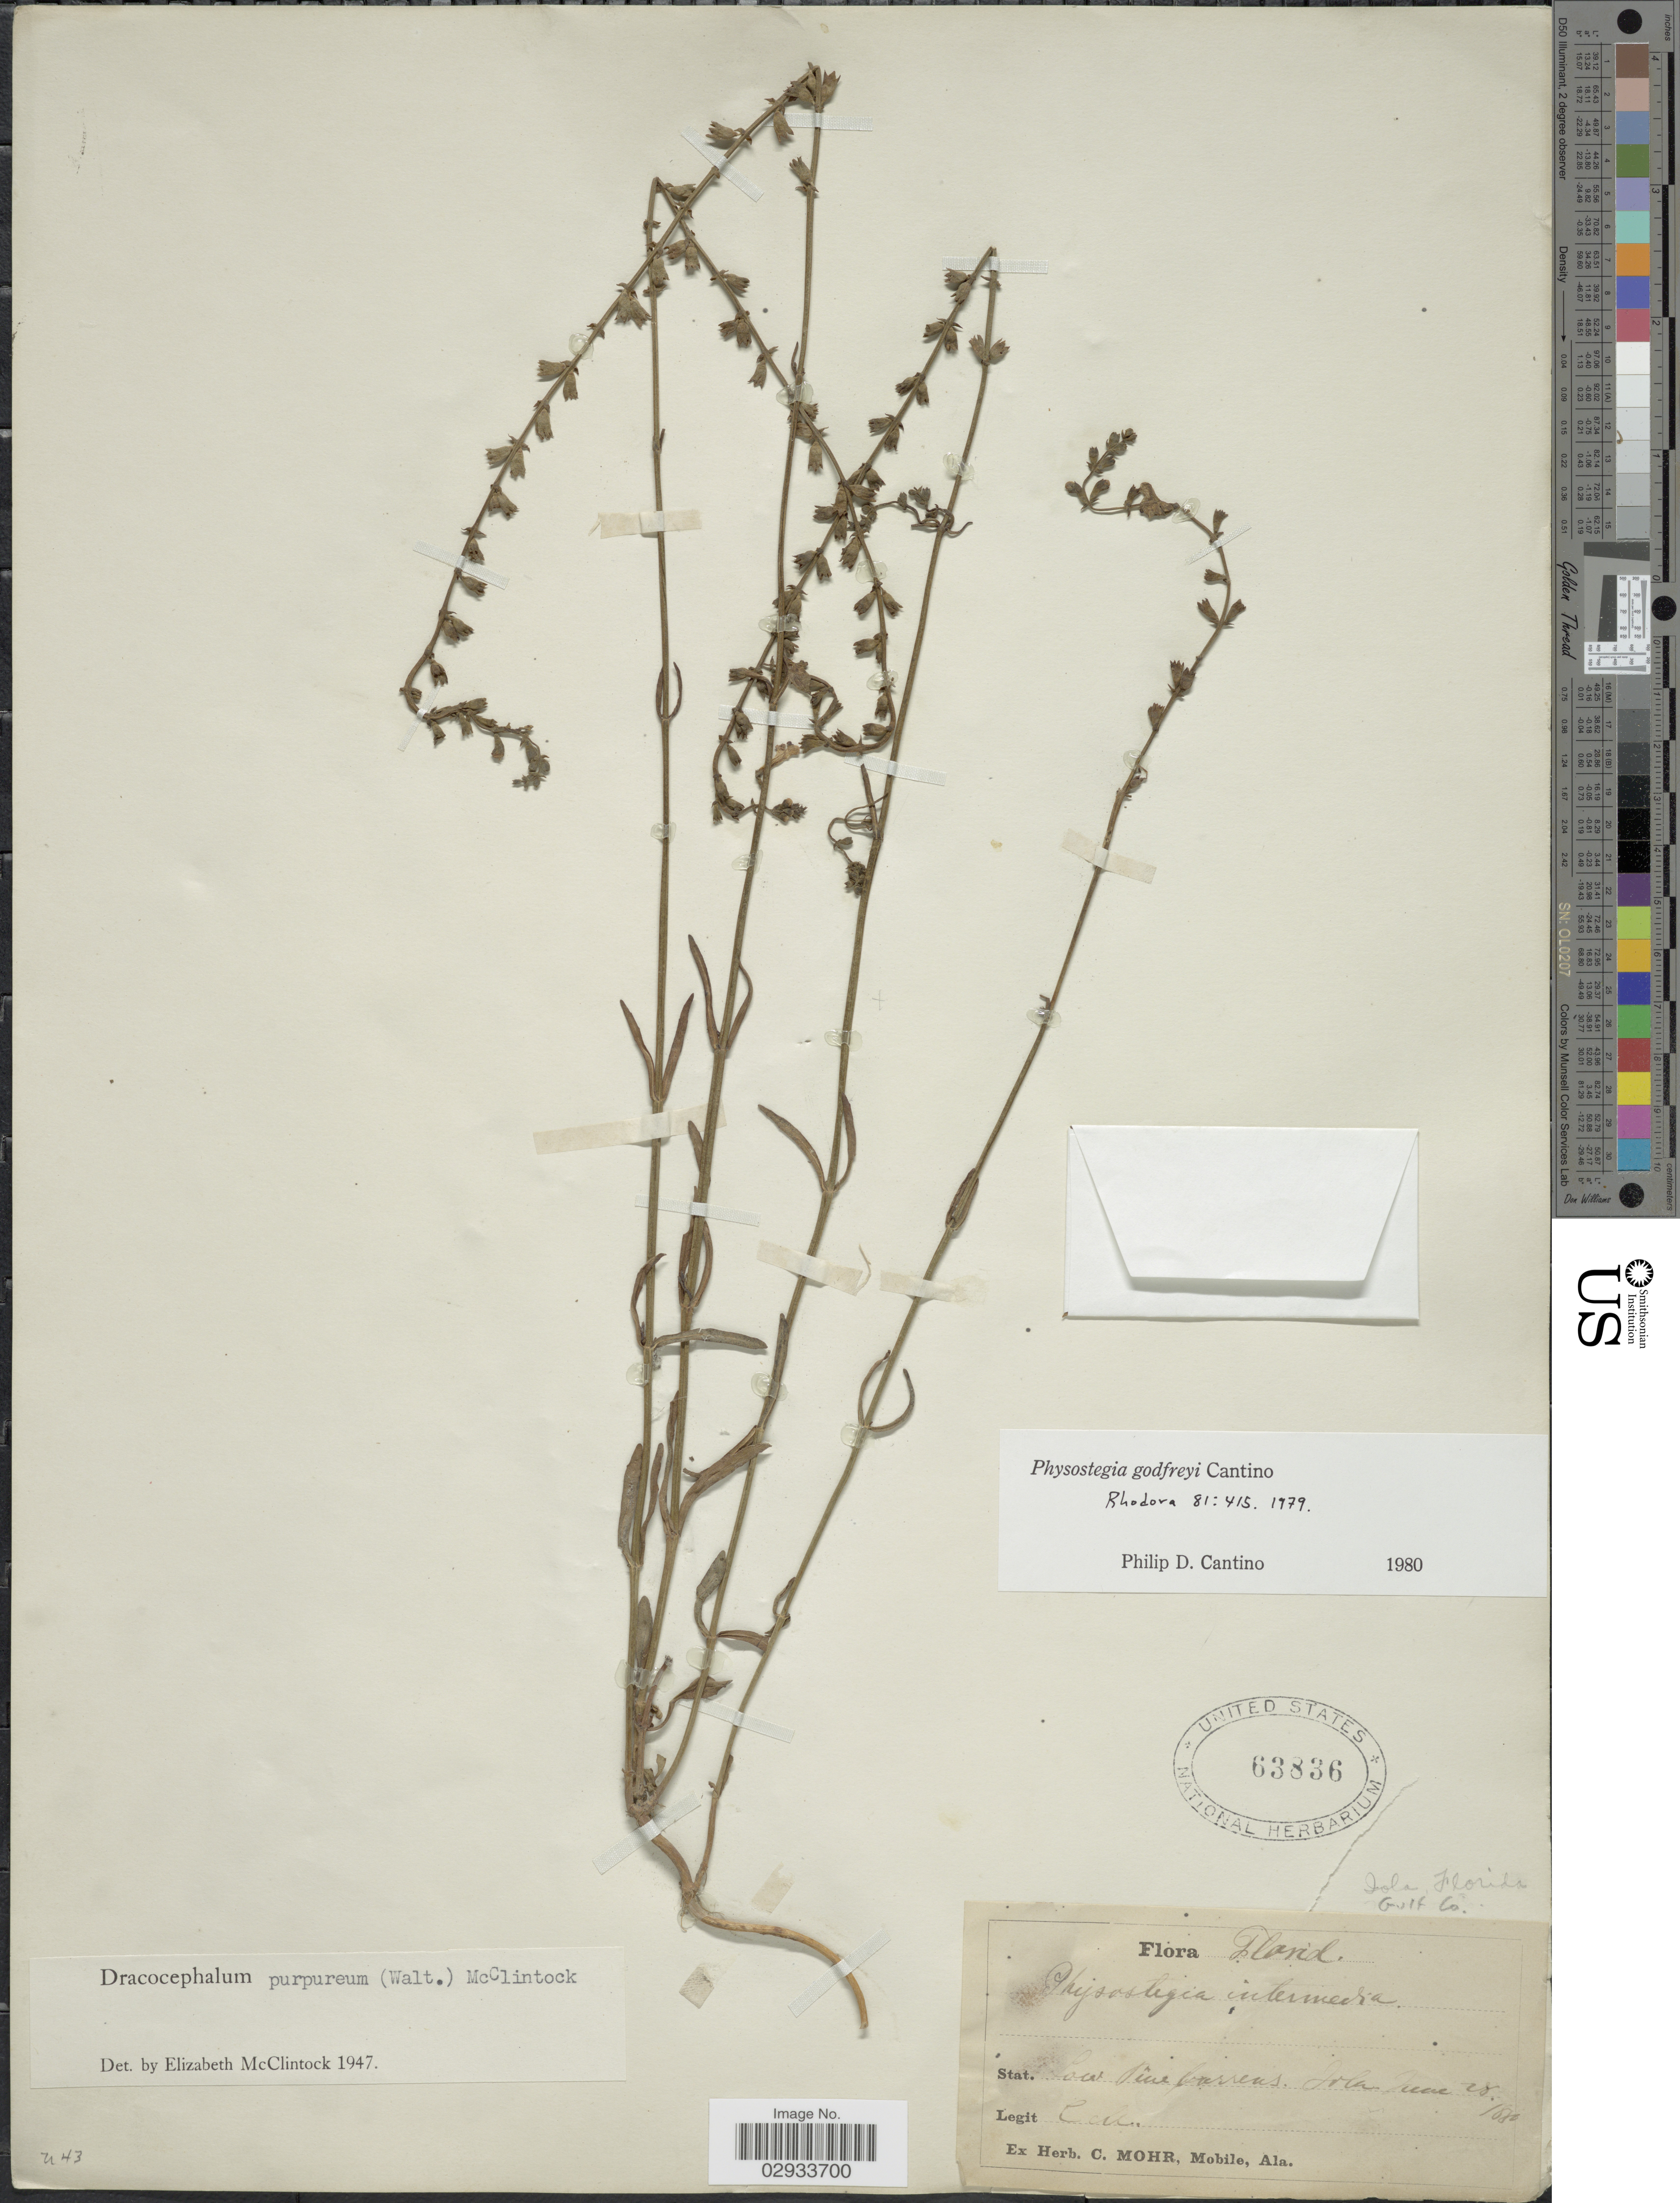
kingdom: Plantae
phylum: Tracheophyta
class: Magnoliopsida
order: Lamiales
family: Lamiaceae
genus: Physostegia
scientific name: Physostegia godfreyi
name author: P.D. Cantino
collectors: C. T. Mohr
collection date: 1880-05-28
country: United States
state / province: Florida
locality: Iola, Florida, Gulf Co.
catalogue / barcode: US 63836